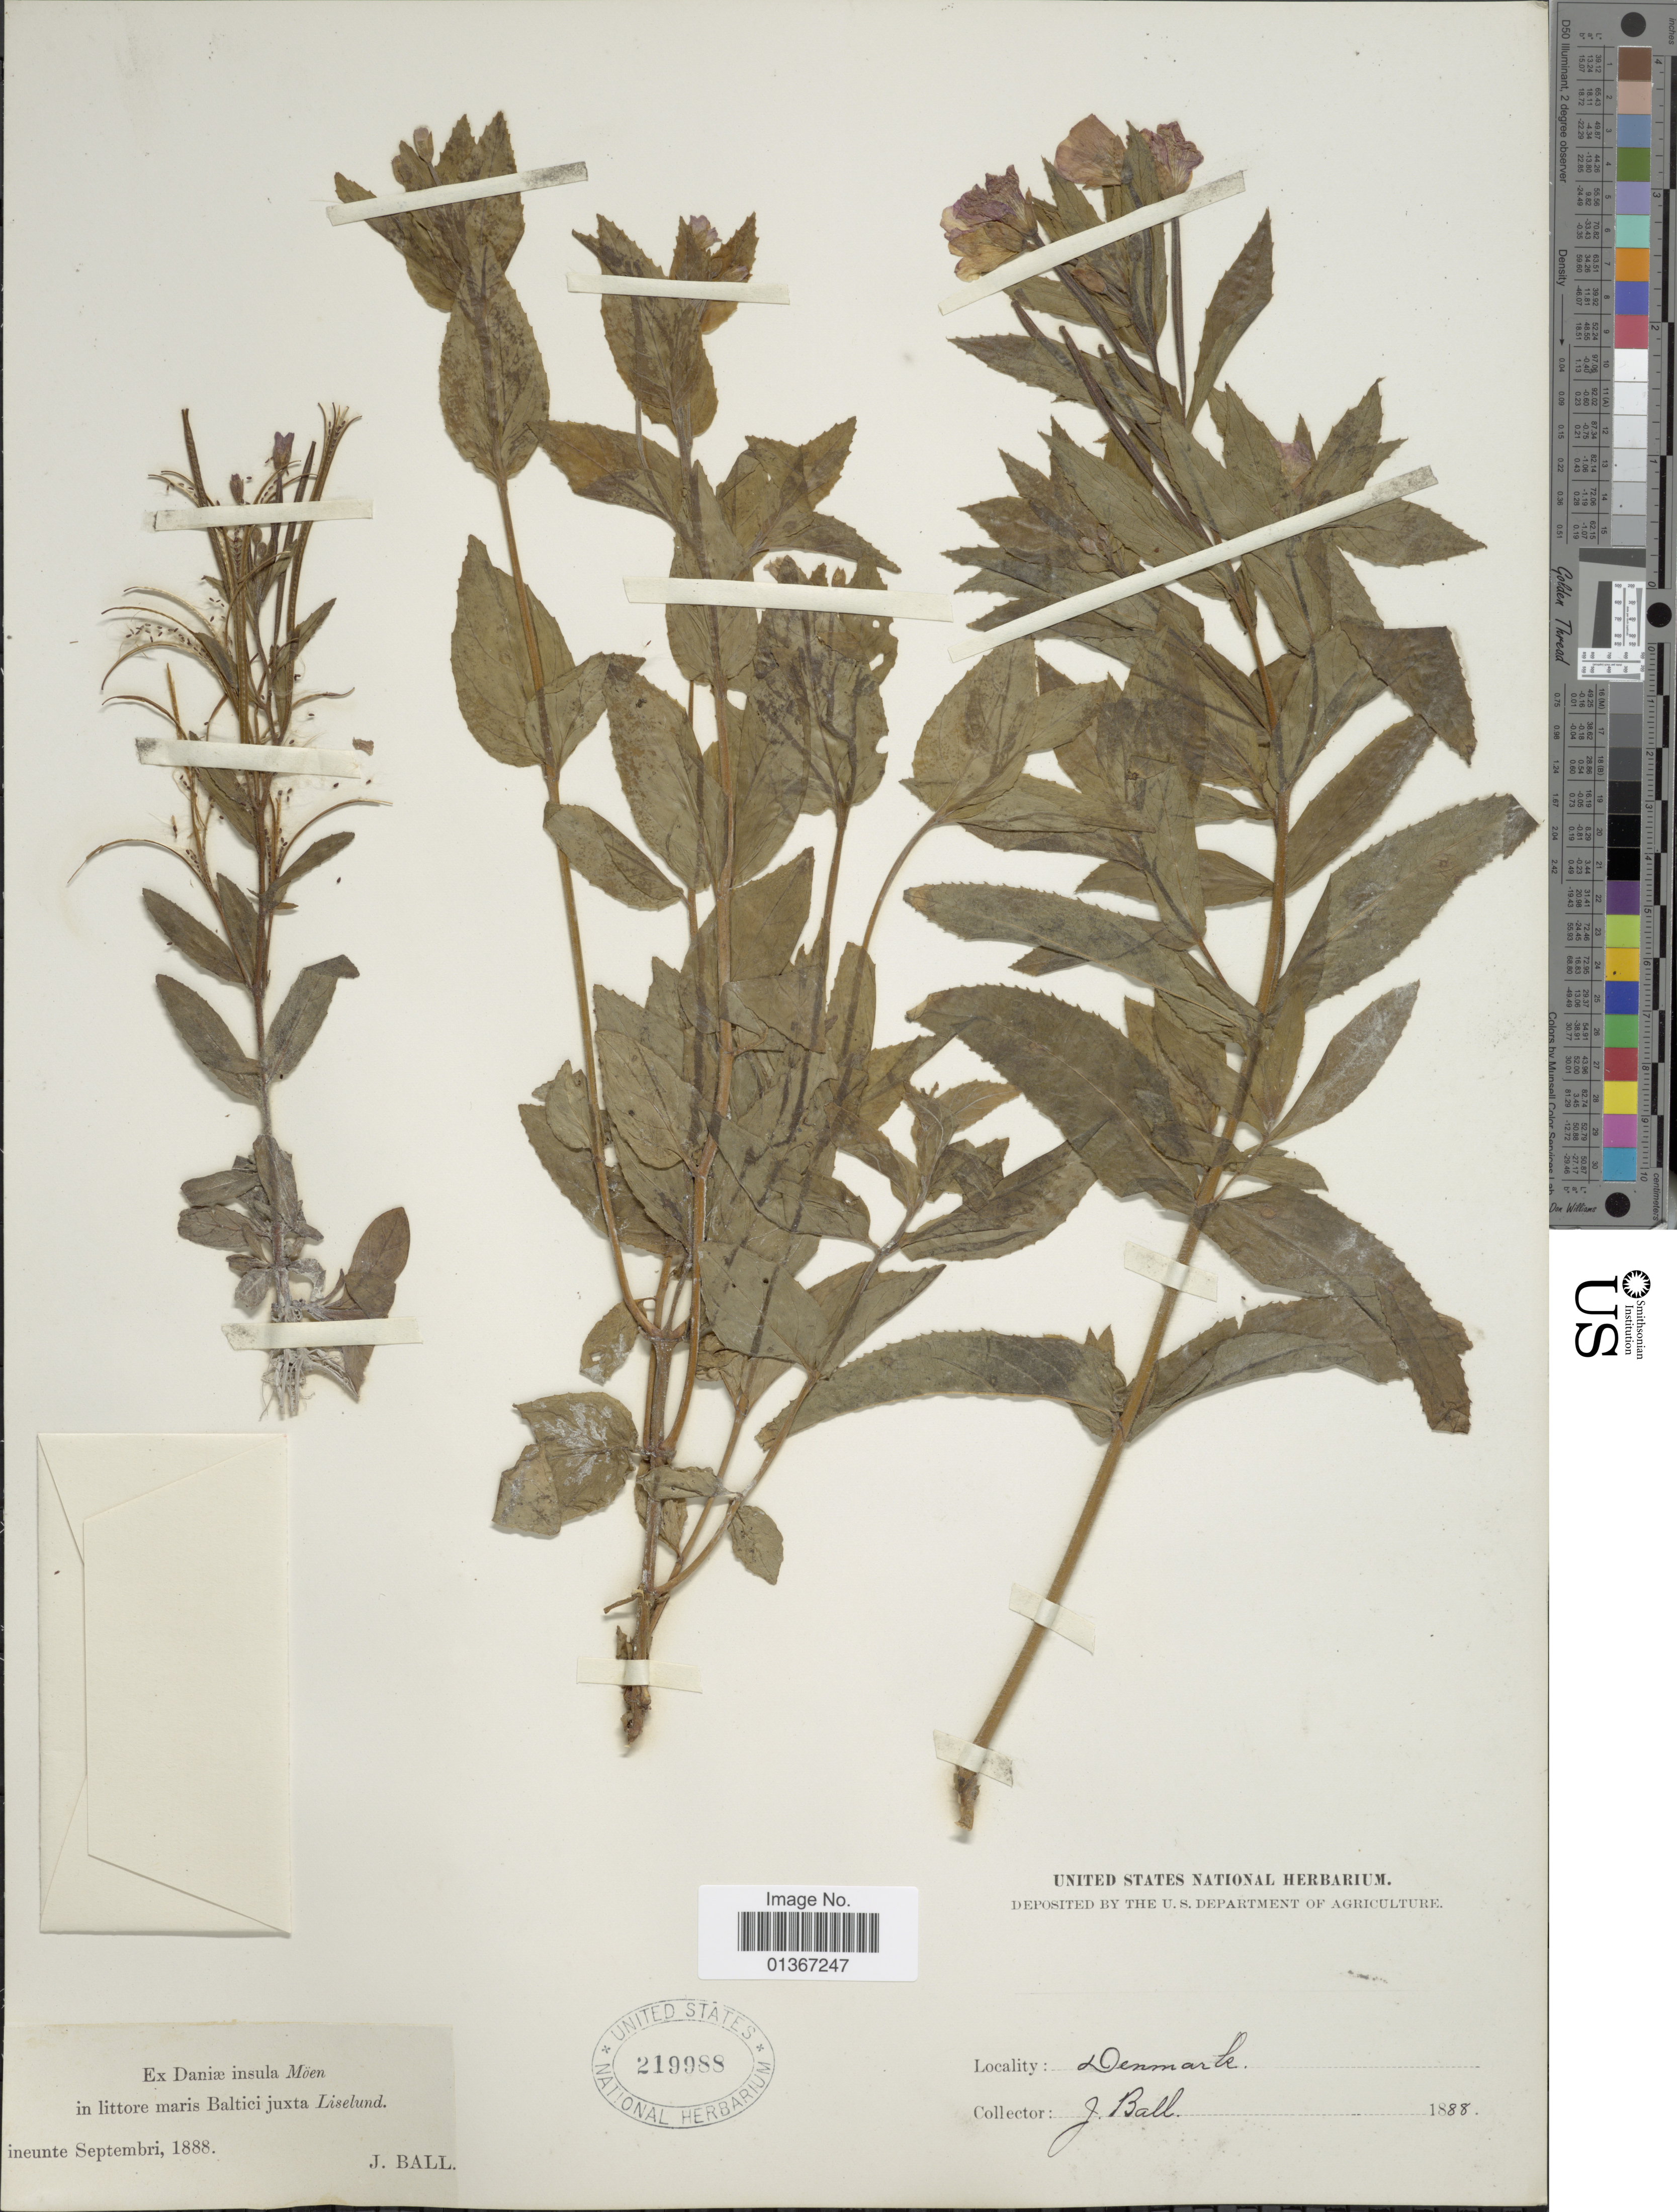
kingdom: Plantae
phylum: Tracheophyta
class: Magnoliopsida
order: Myrtales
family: Onagraceae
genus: Epilobium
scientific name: Epilobium sp.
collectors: J. Ball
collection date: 1888-09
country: Denmark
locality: Ex Daniæ insula Möen in lottore maris Baltici juxta Liselund.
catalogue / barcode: US 219988